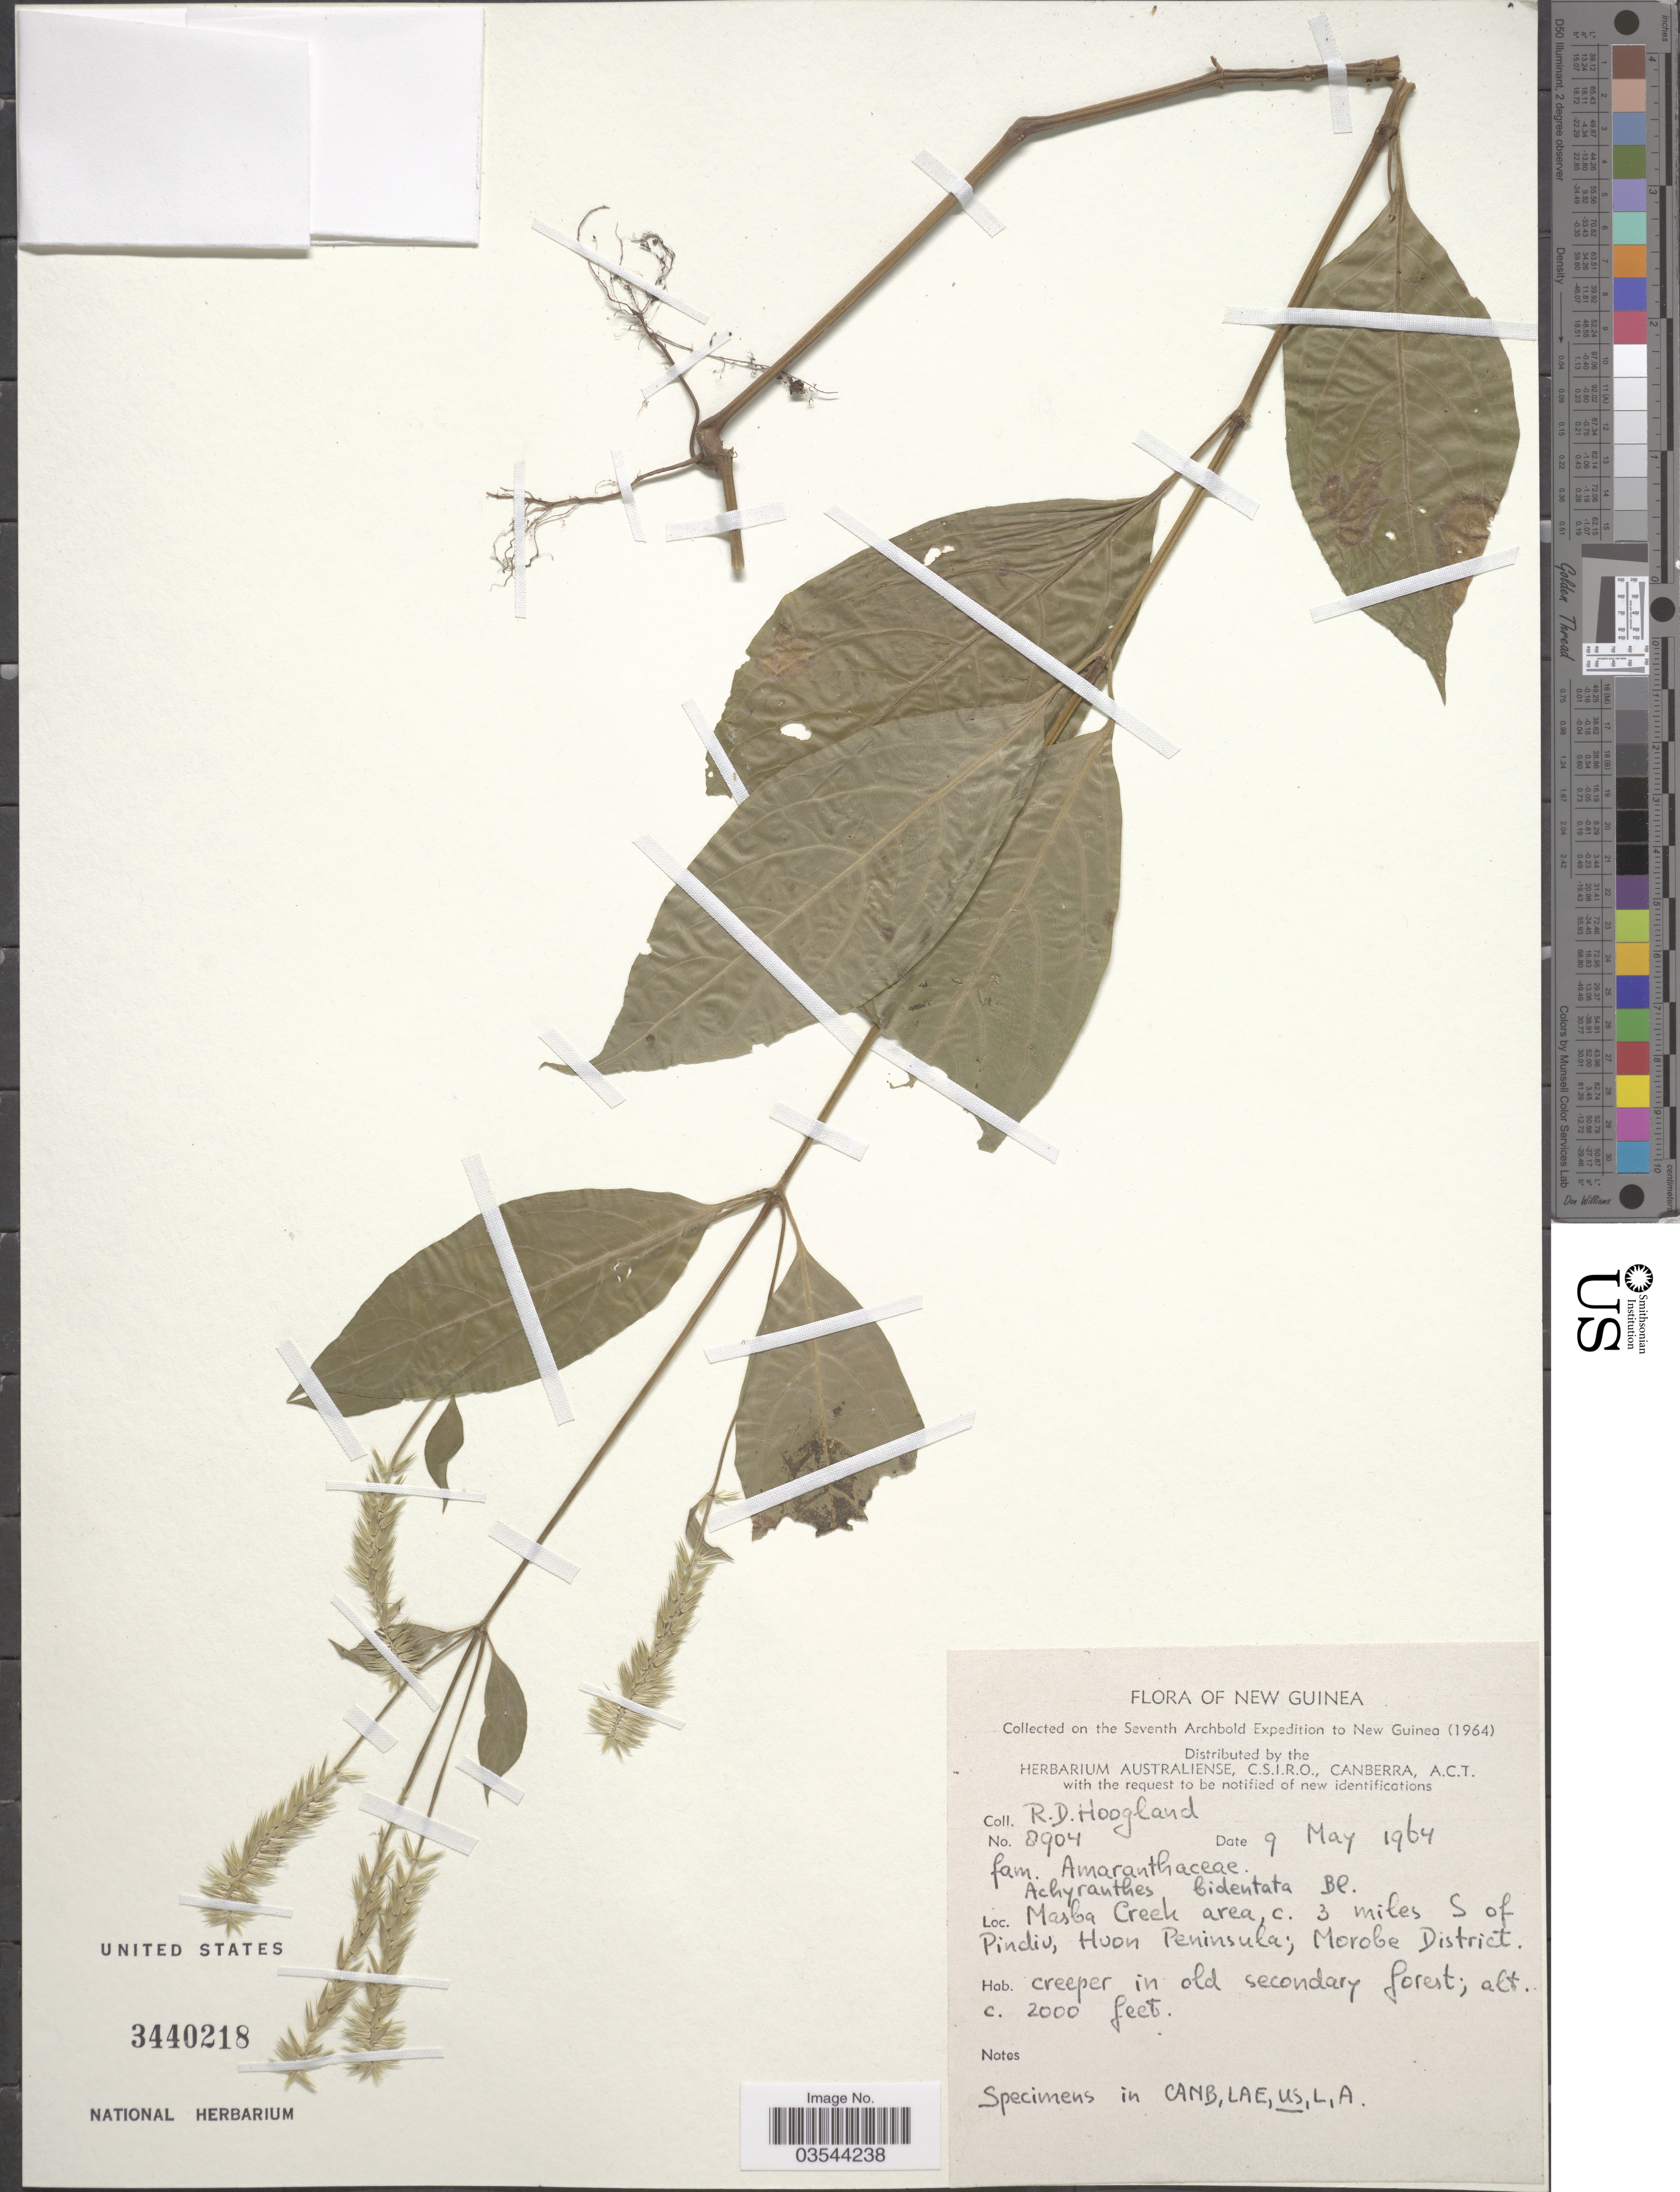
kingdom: Plantae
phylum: Tracheophyta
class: Magnoliopsida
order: Caryophyllales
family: Amaranthaceae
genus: Achyranthes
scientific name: Achyranthes bidentata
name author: Blume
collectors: R. D. Hoogland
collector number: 8904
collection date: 1964-05-09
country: Papua New Guinea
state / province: Morobe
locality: New Guinea. Masba Creek area, c. 3 miles S of Pindiu, Huon Peninsula; Morobe District.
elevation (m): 610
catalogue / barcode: US 3440218